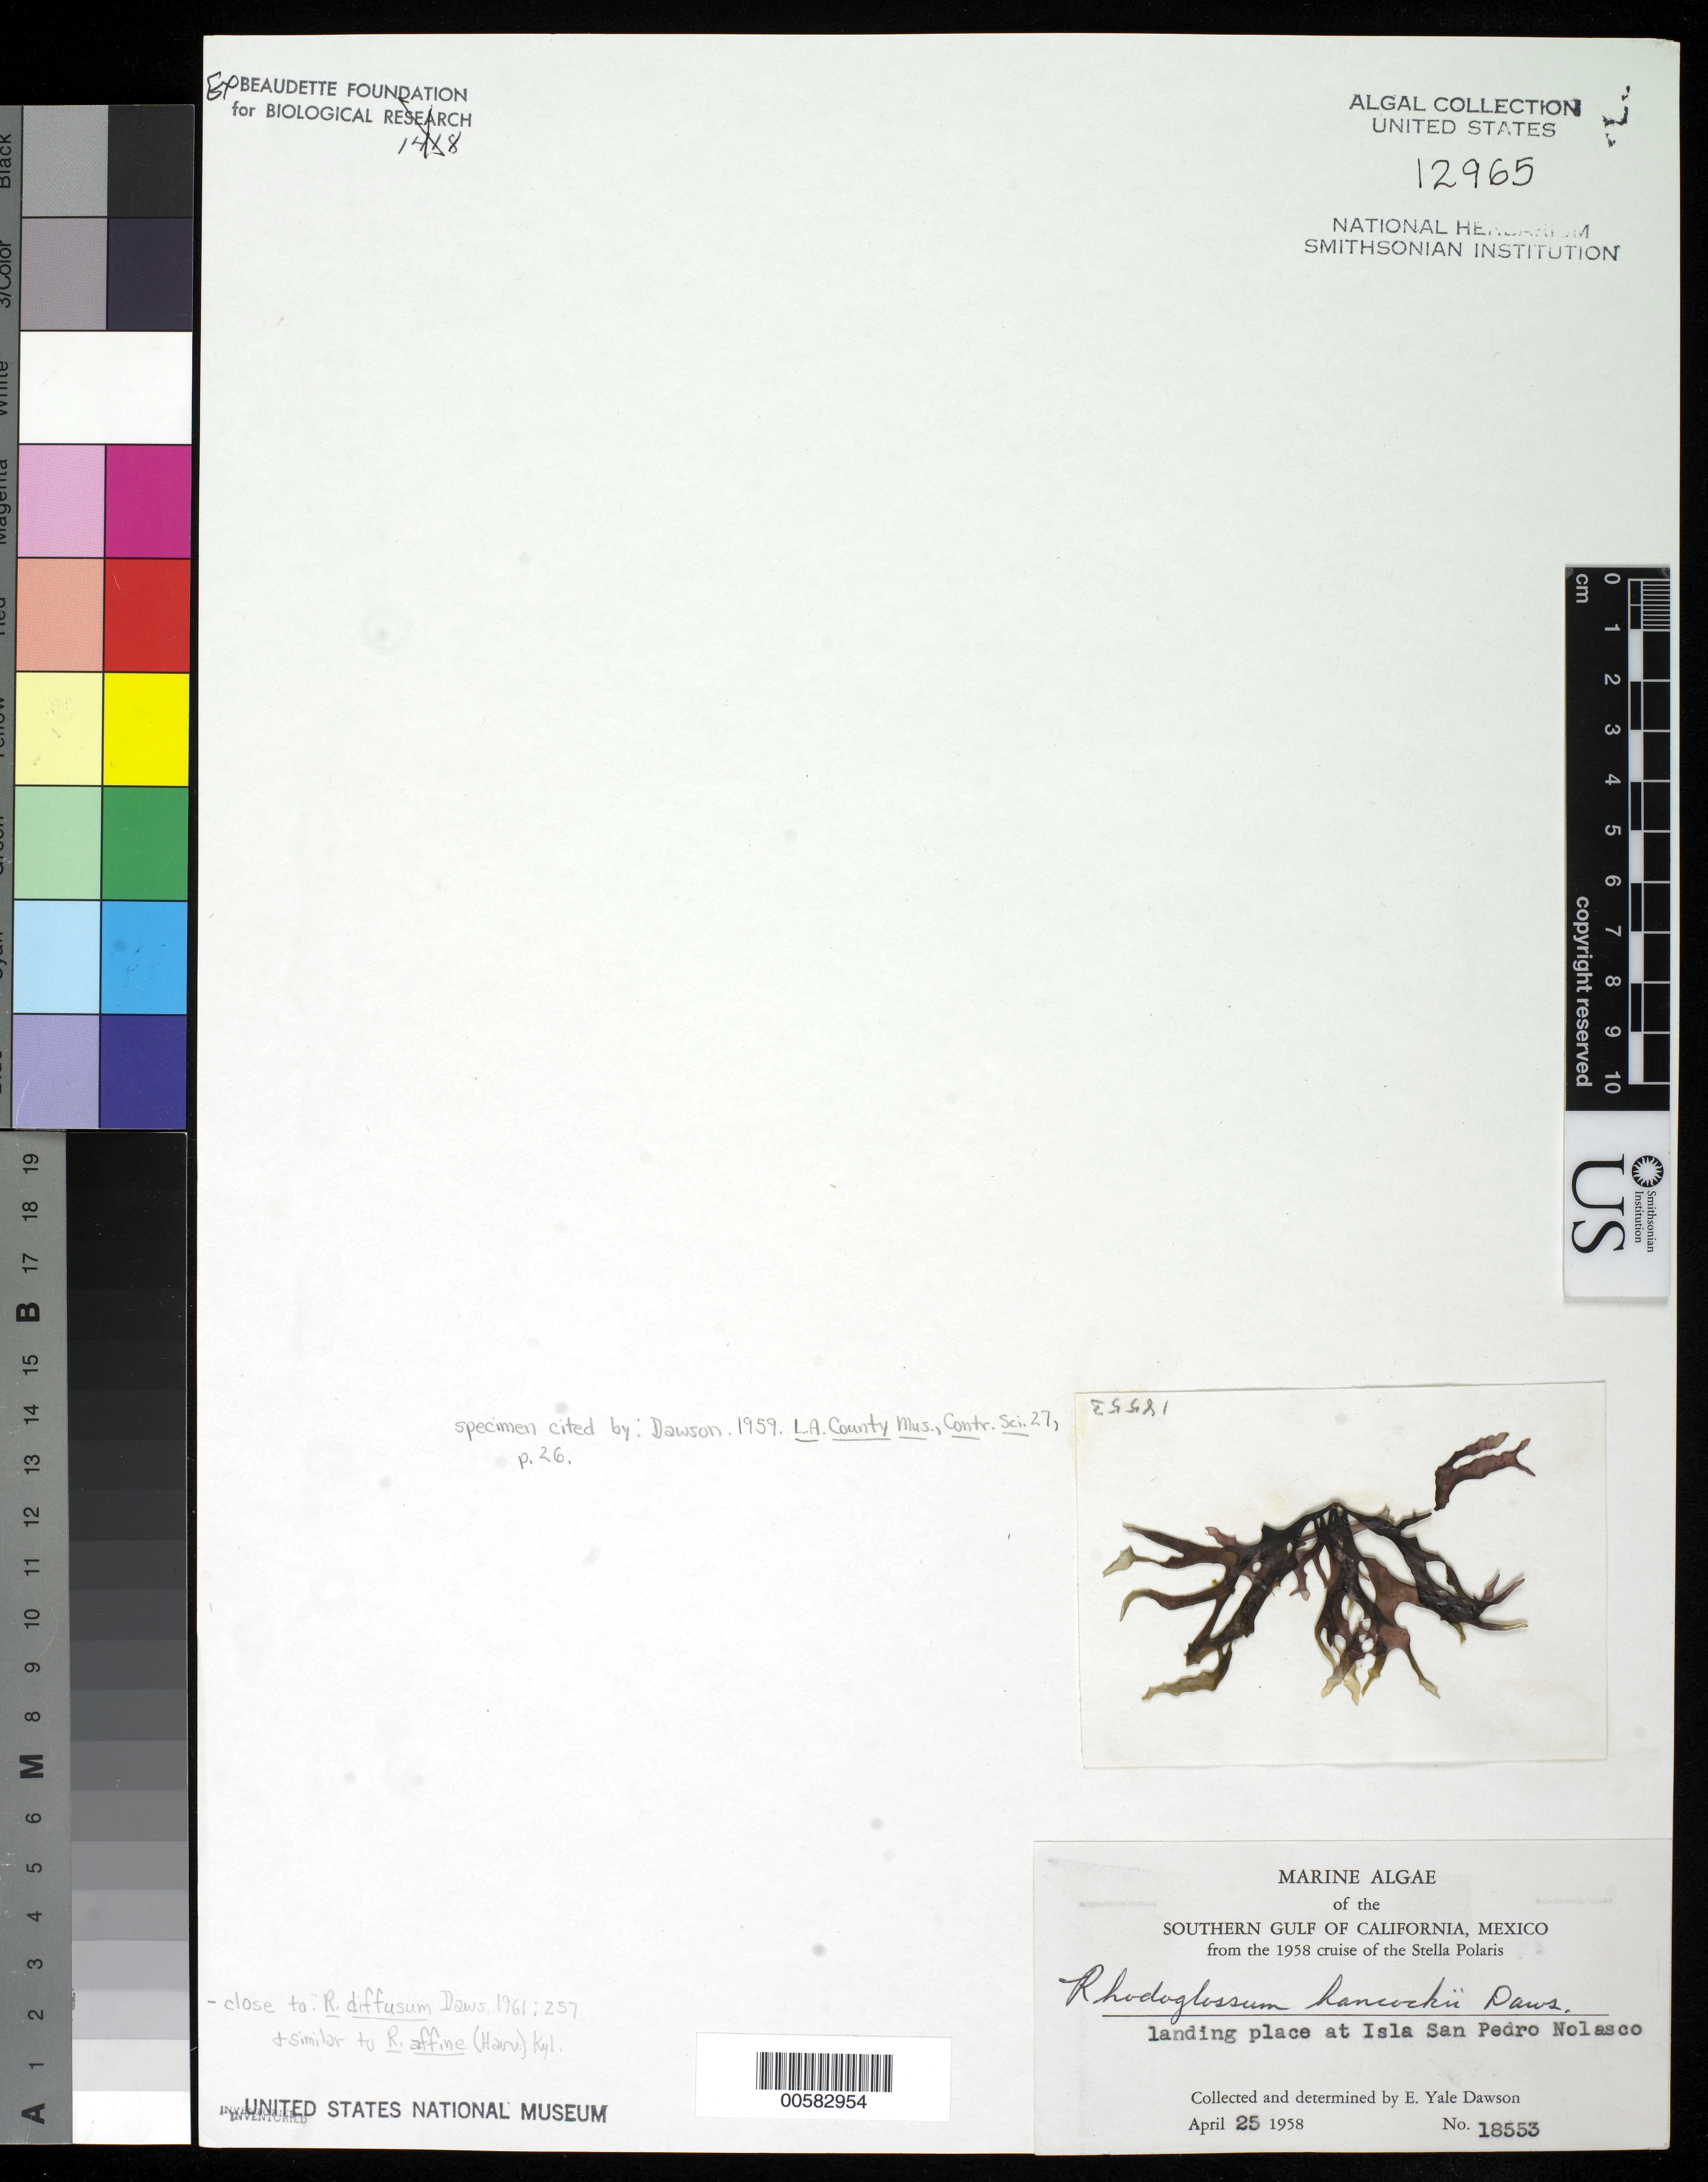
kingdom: Plantae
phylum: Rhodophyta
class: Florideophyceae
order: Gigartinales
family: Gigartinaceae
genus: Rhodoglossum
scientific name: Rhodoglossum hancockii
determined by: Dawson, E. Y.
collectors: E. Y. Dawson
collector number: EYD 18553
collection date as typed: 25 Apr 1958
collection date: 1958-04-25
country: Mexico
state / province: Sonora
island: Isla San Pedro Nolasco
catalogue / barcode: US 12965